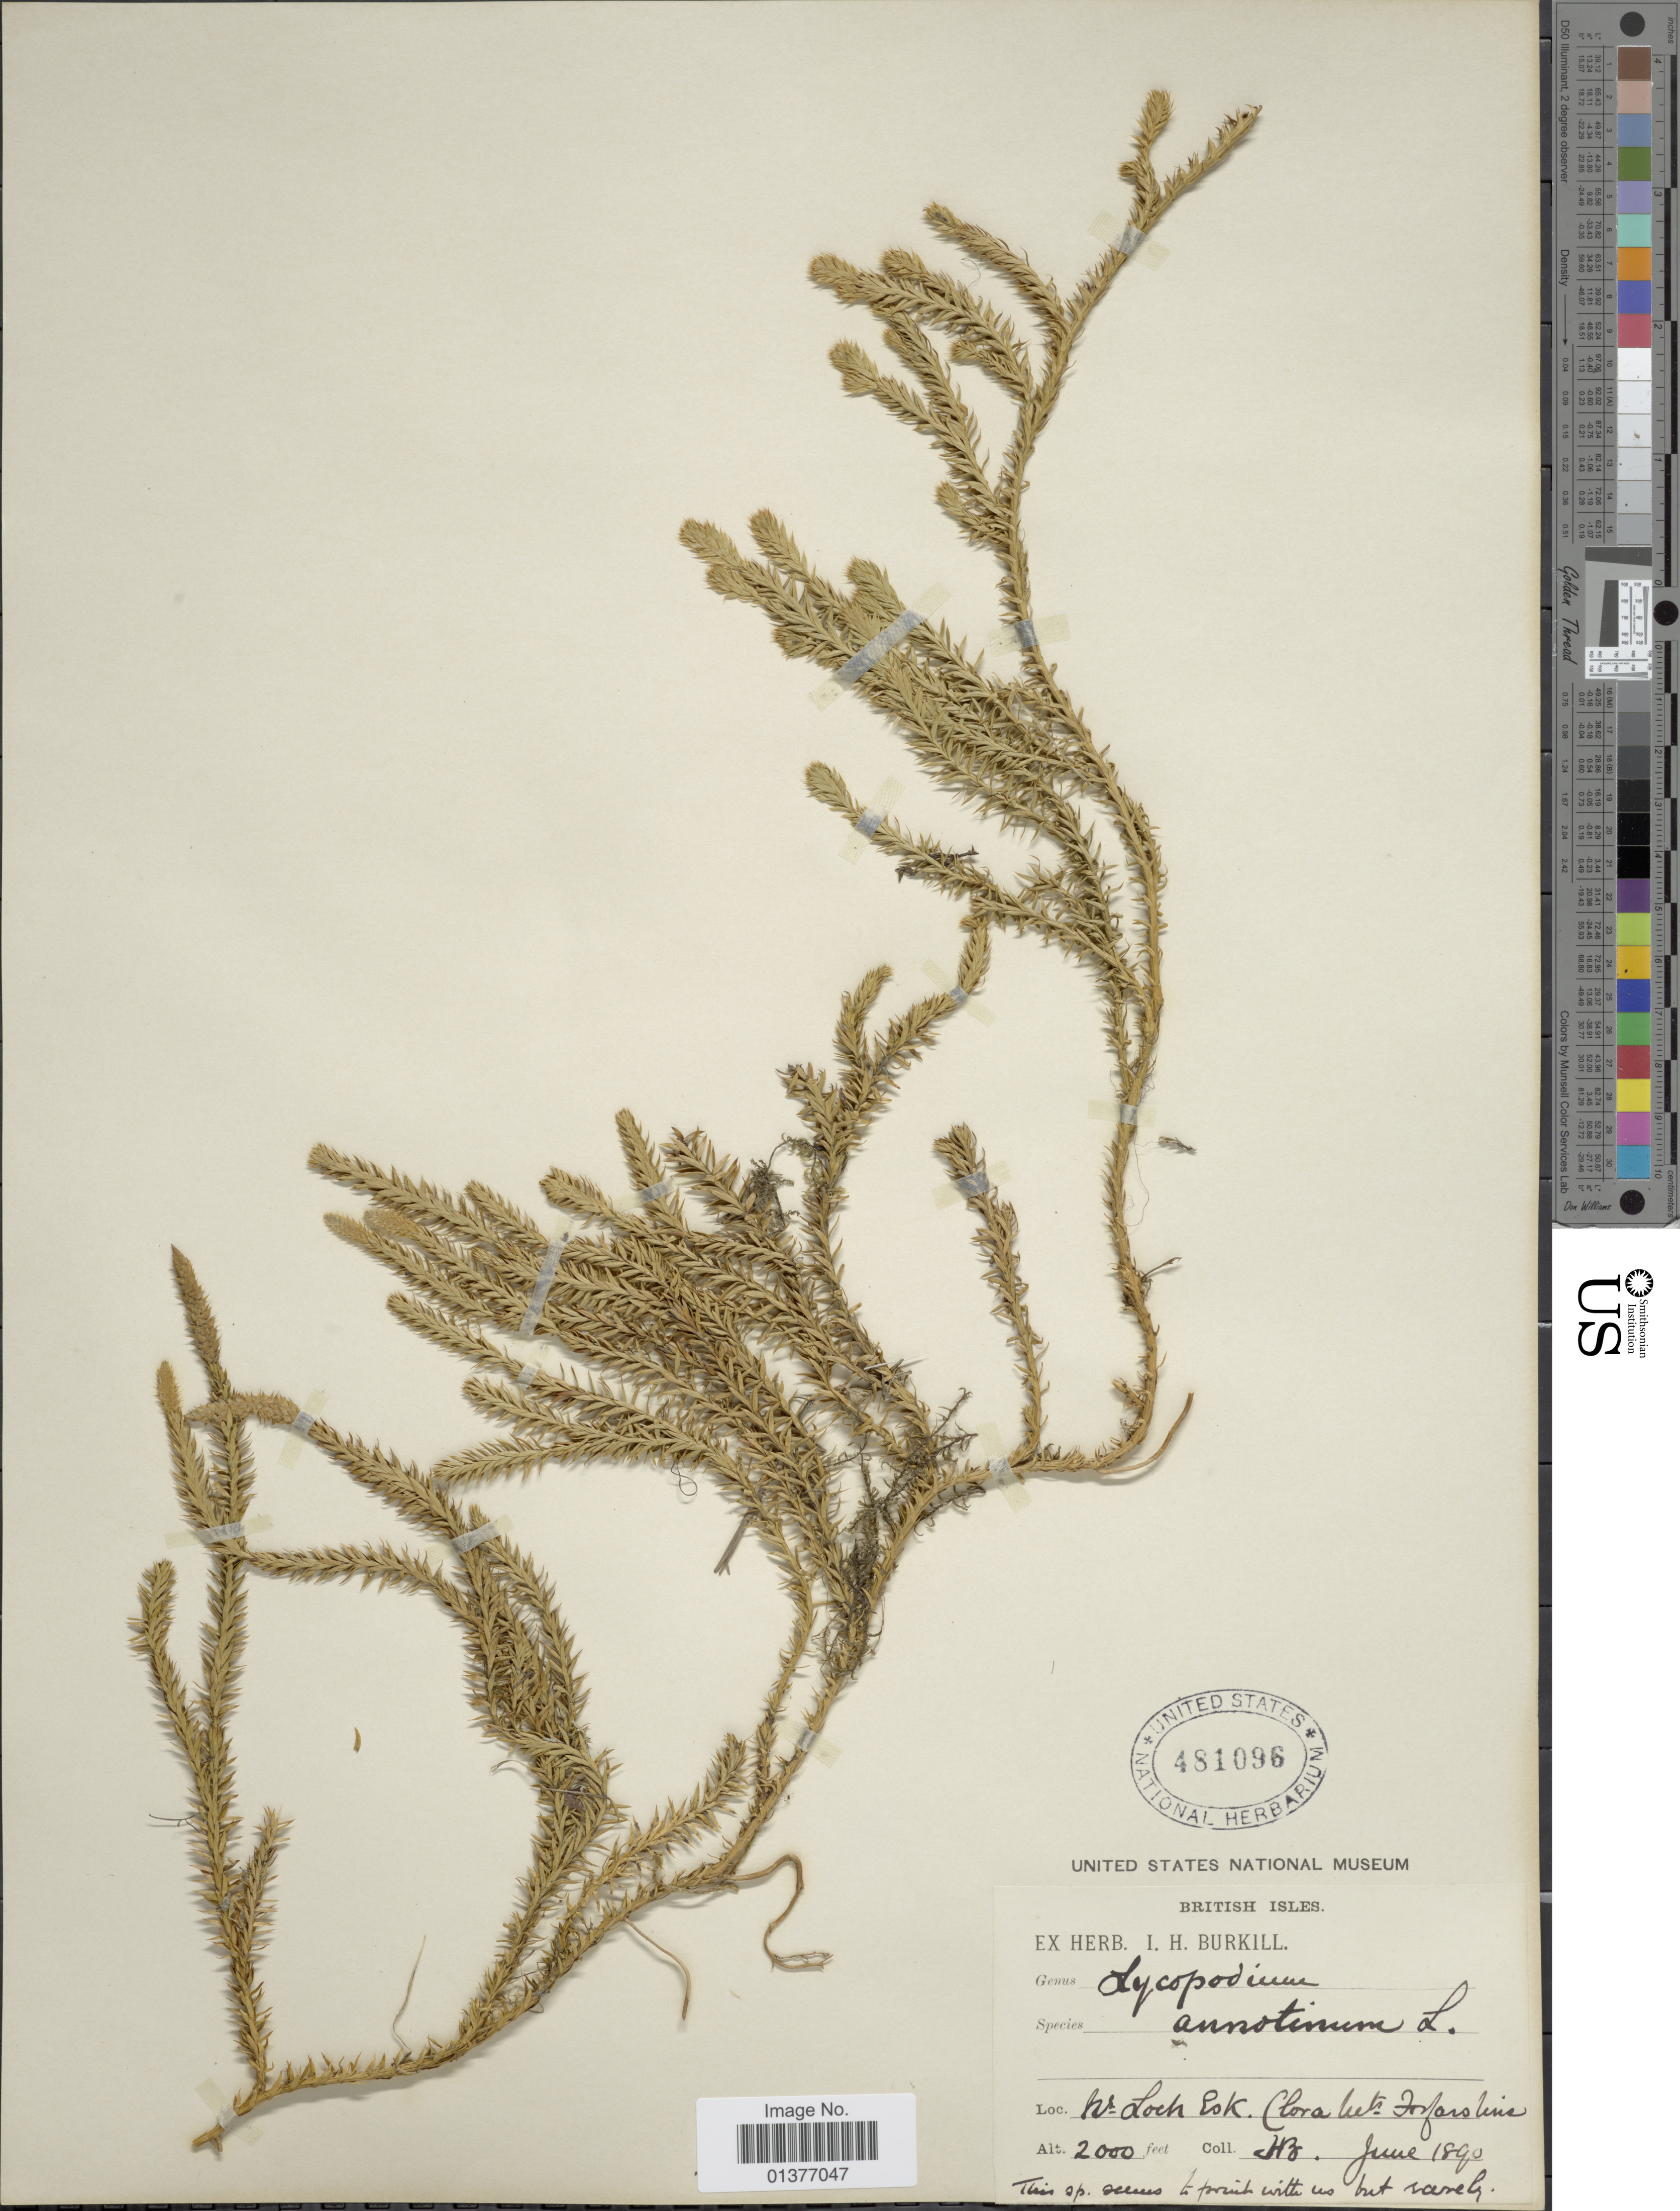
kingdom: Plantae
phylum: Tracheophyta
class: Lycopodiopsida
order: Lycopodiales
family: Lycopodiaceae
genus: Spinulum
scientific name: Spinulum annotinum subsp. annotinum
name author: (L.) A. Haines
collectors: I. H. Burkill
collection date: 1890-06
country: United Kingdom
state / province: Scotland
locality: Nr. Loch Esk Clora leets Fosfarshire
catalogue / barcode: US 481096